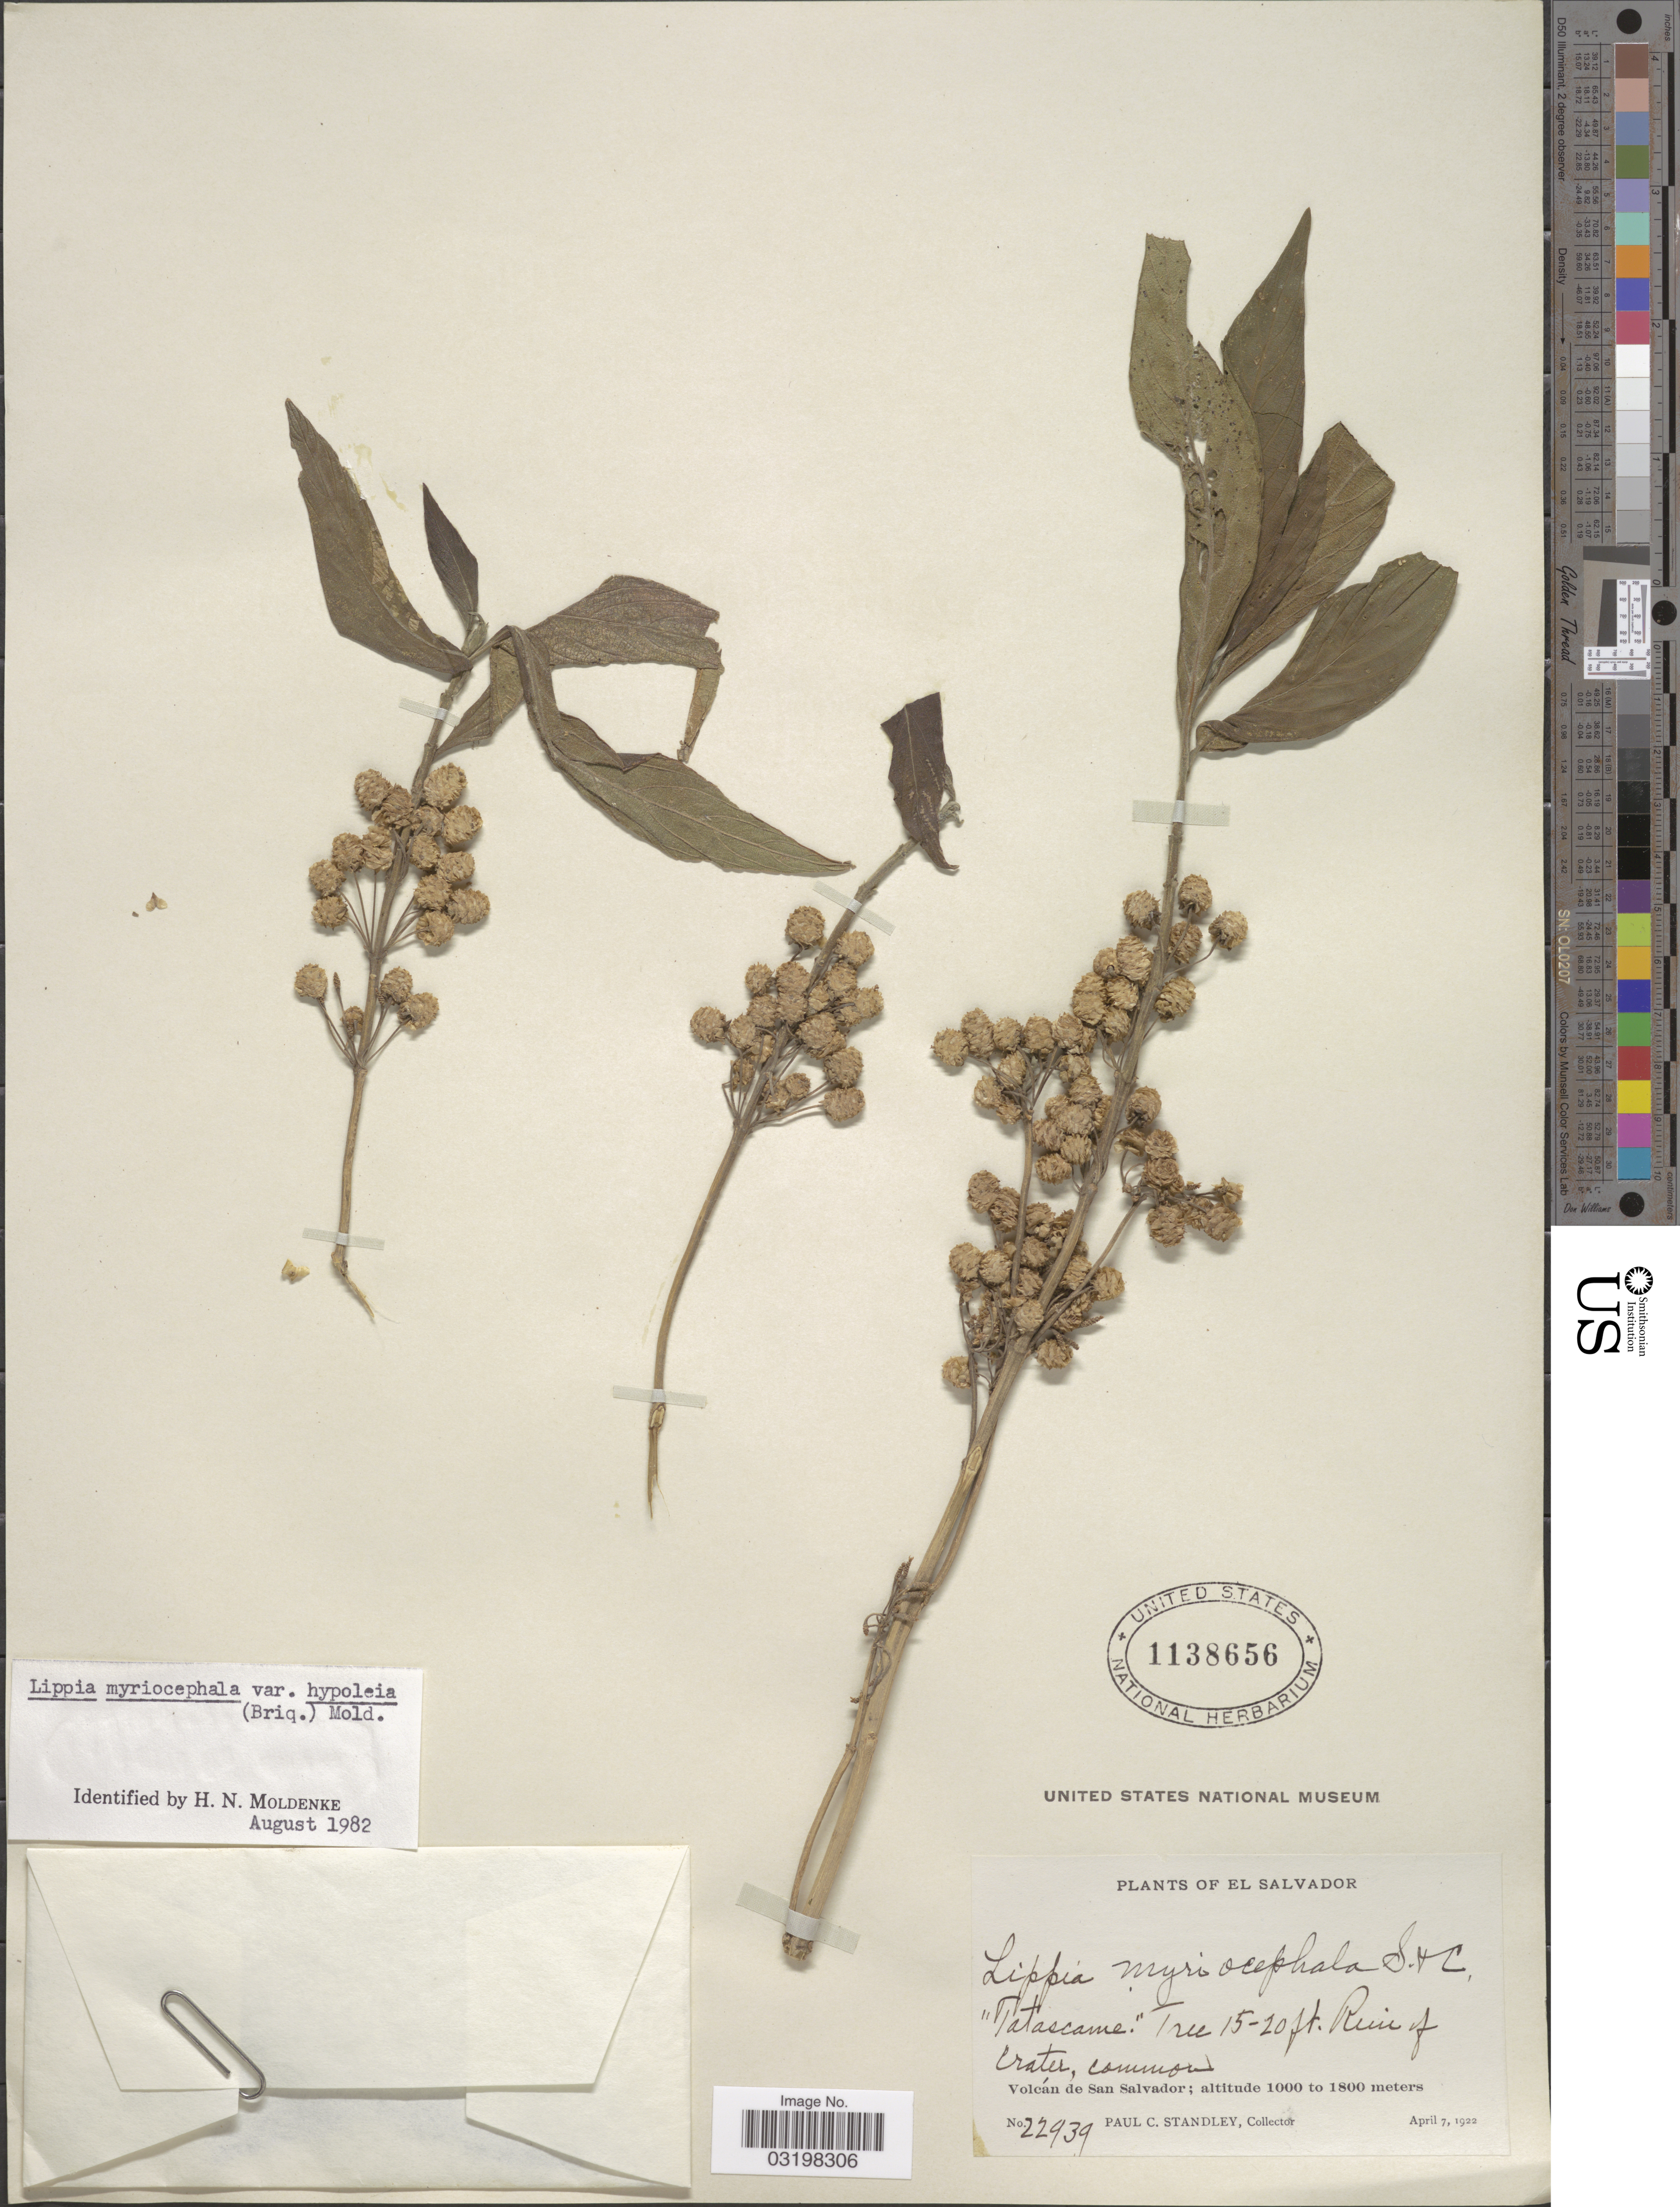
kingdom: Plantae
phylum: Tracheophyta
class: Magnoliopsida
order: Lamiales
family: Verbenaceae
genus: Lippia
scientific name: Lippia myriocephala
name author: Schltdl. & Cham.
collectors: P. C. Standley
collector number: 22939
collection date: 1922-04-07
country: El Salvador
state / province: San Salvador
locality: Volcán de San Salvador.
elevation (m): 1000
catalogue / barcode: US 1138656